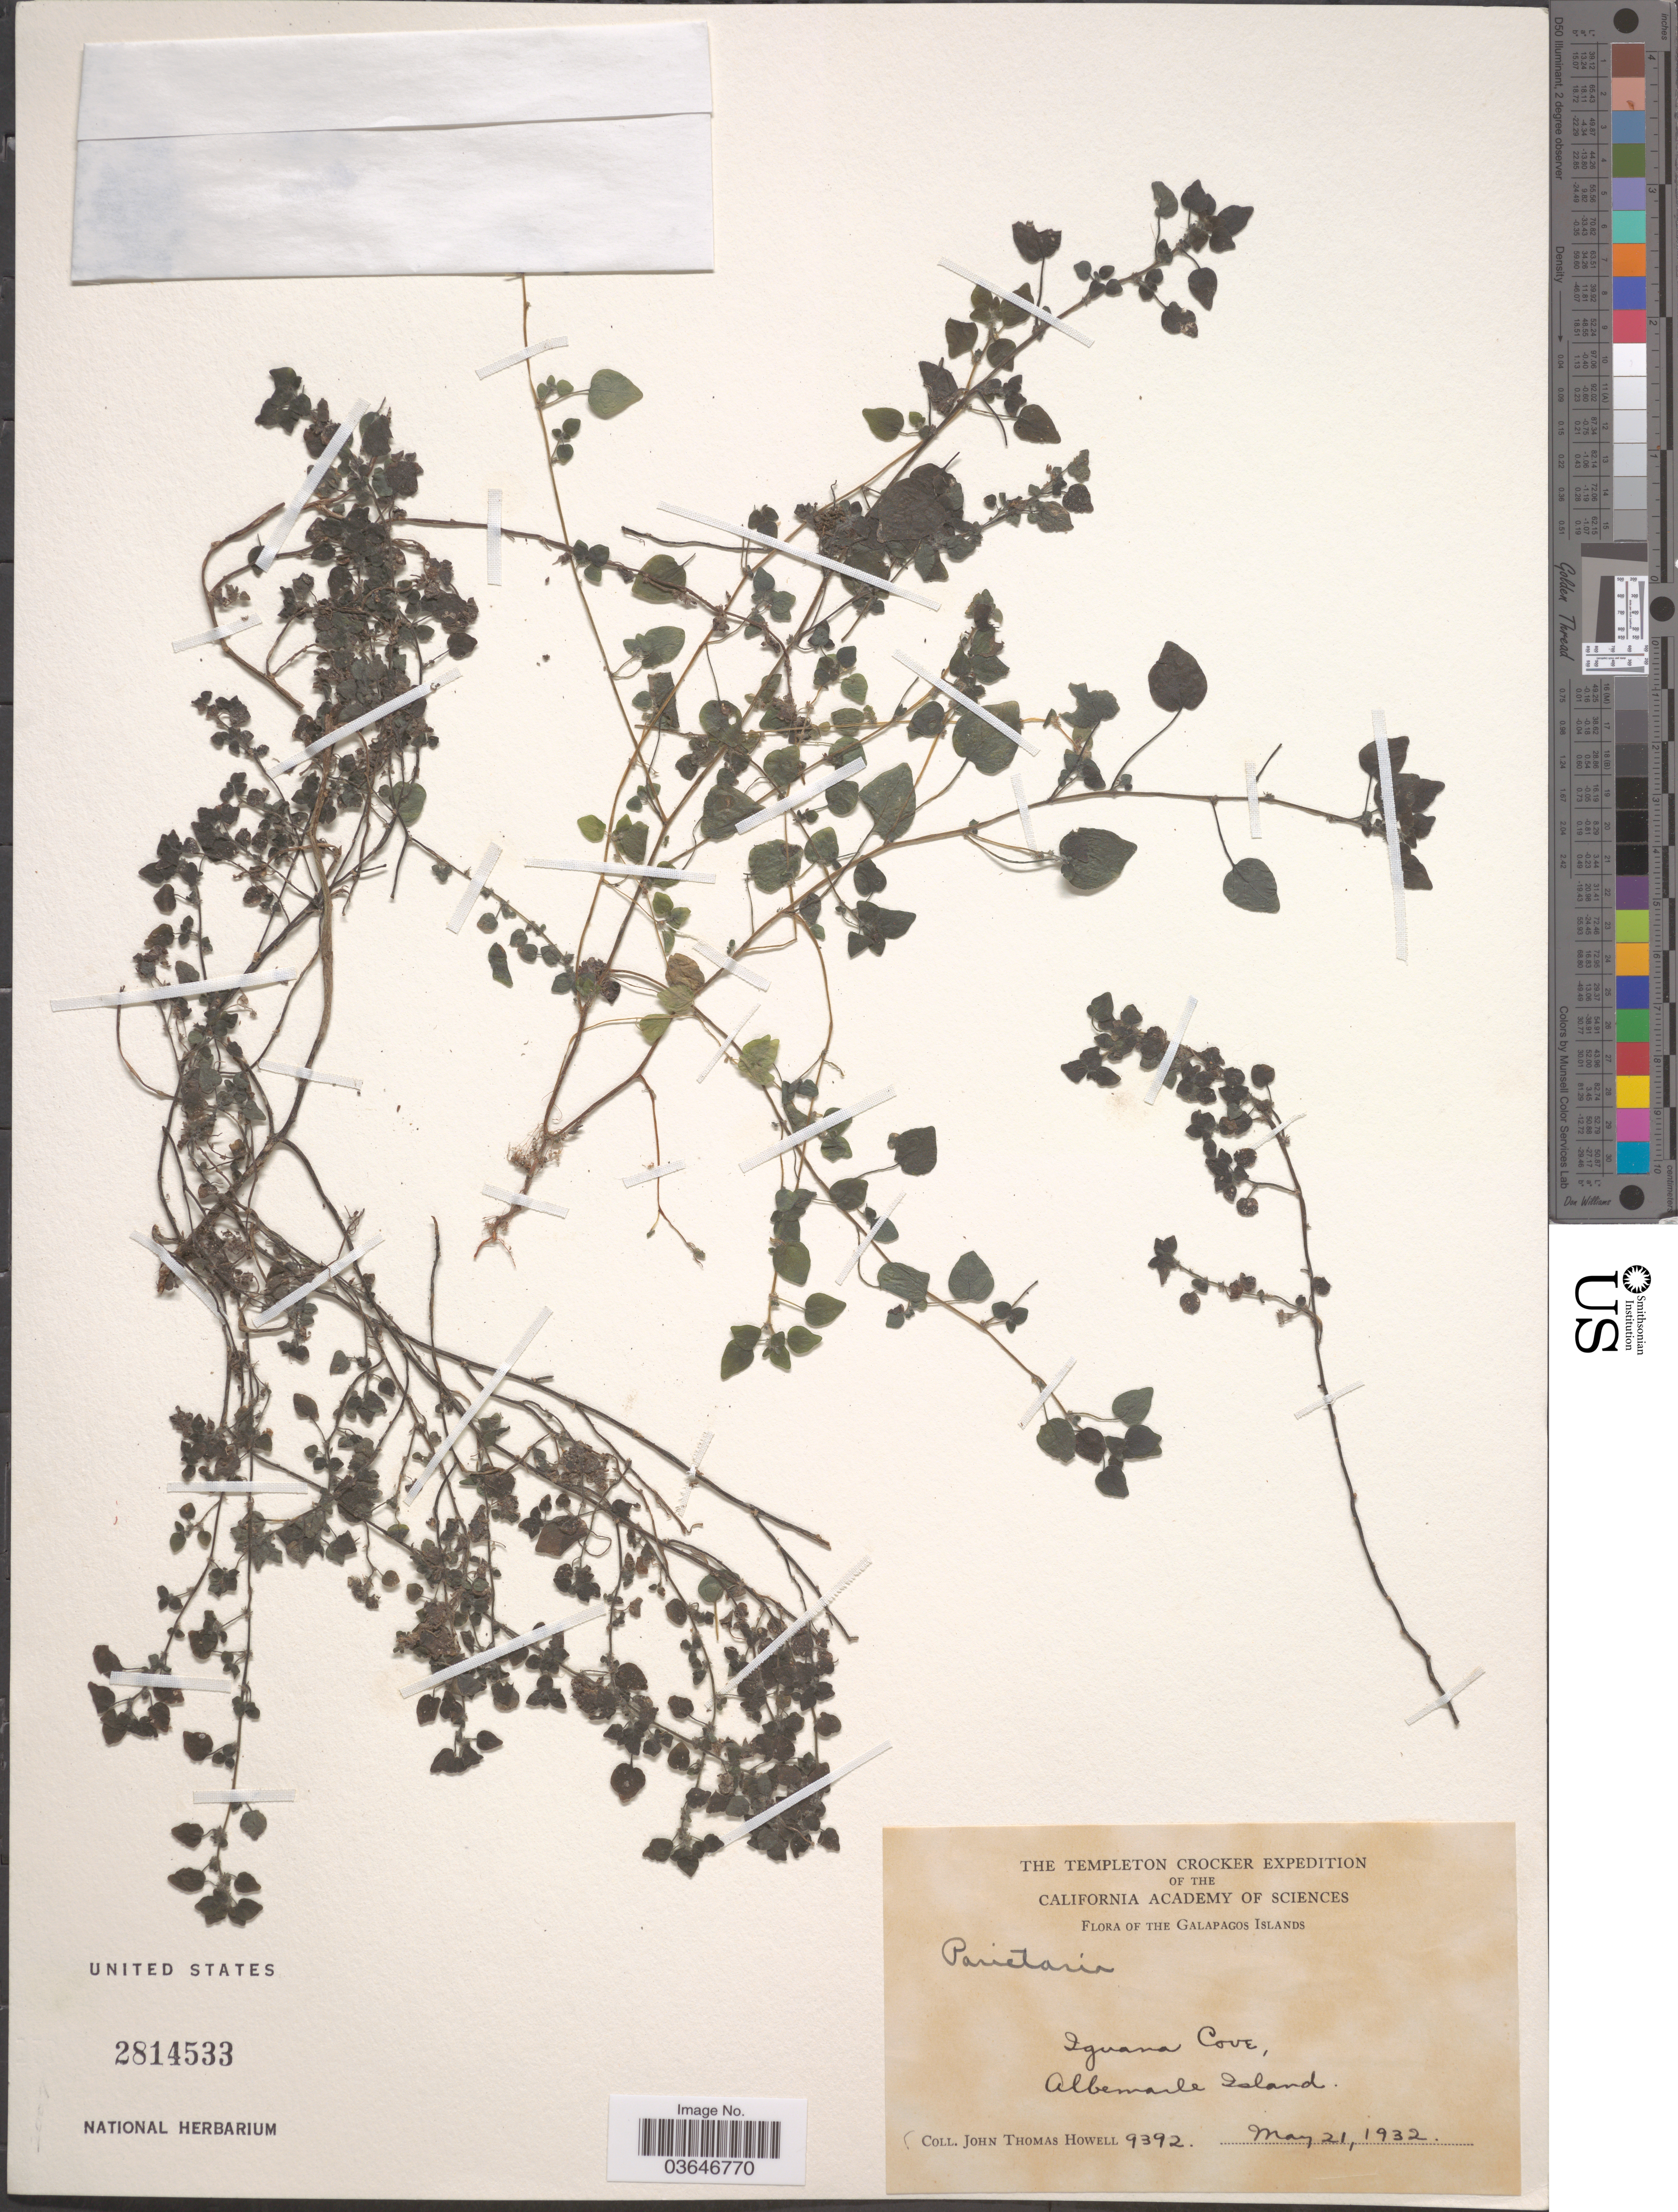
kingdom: Plantae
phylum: Tracheophyta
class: Magnoliopsida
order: Rosales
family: Urticaceae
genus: Parietaria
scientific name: Parietaria debilis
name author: G. Forst.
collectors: J. T. Howell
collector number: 9392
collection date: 1932-05-21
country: Ecuador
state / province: Colón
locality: The Galapagos Islnds. Iguana Cove, Albemarle Island.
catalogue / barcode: US 2814533